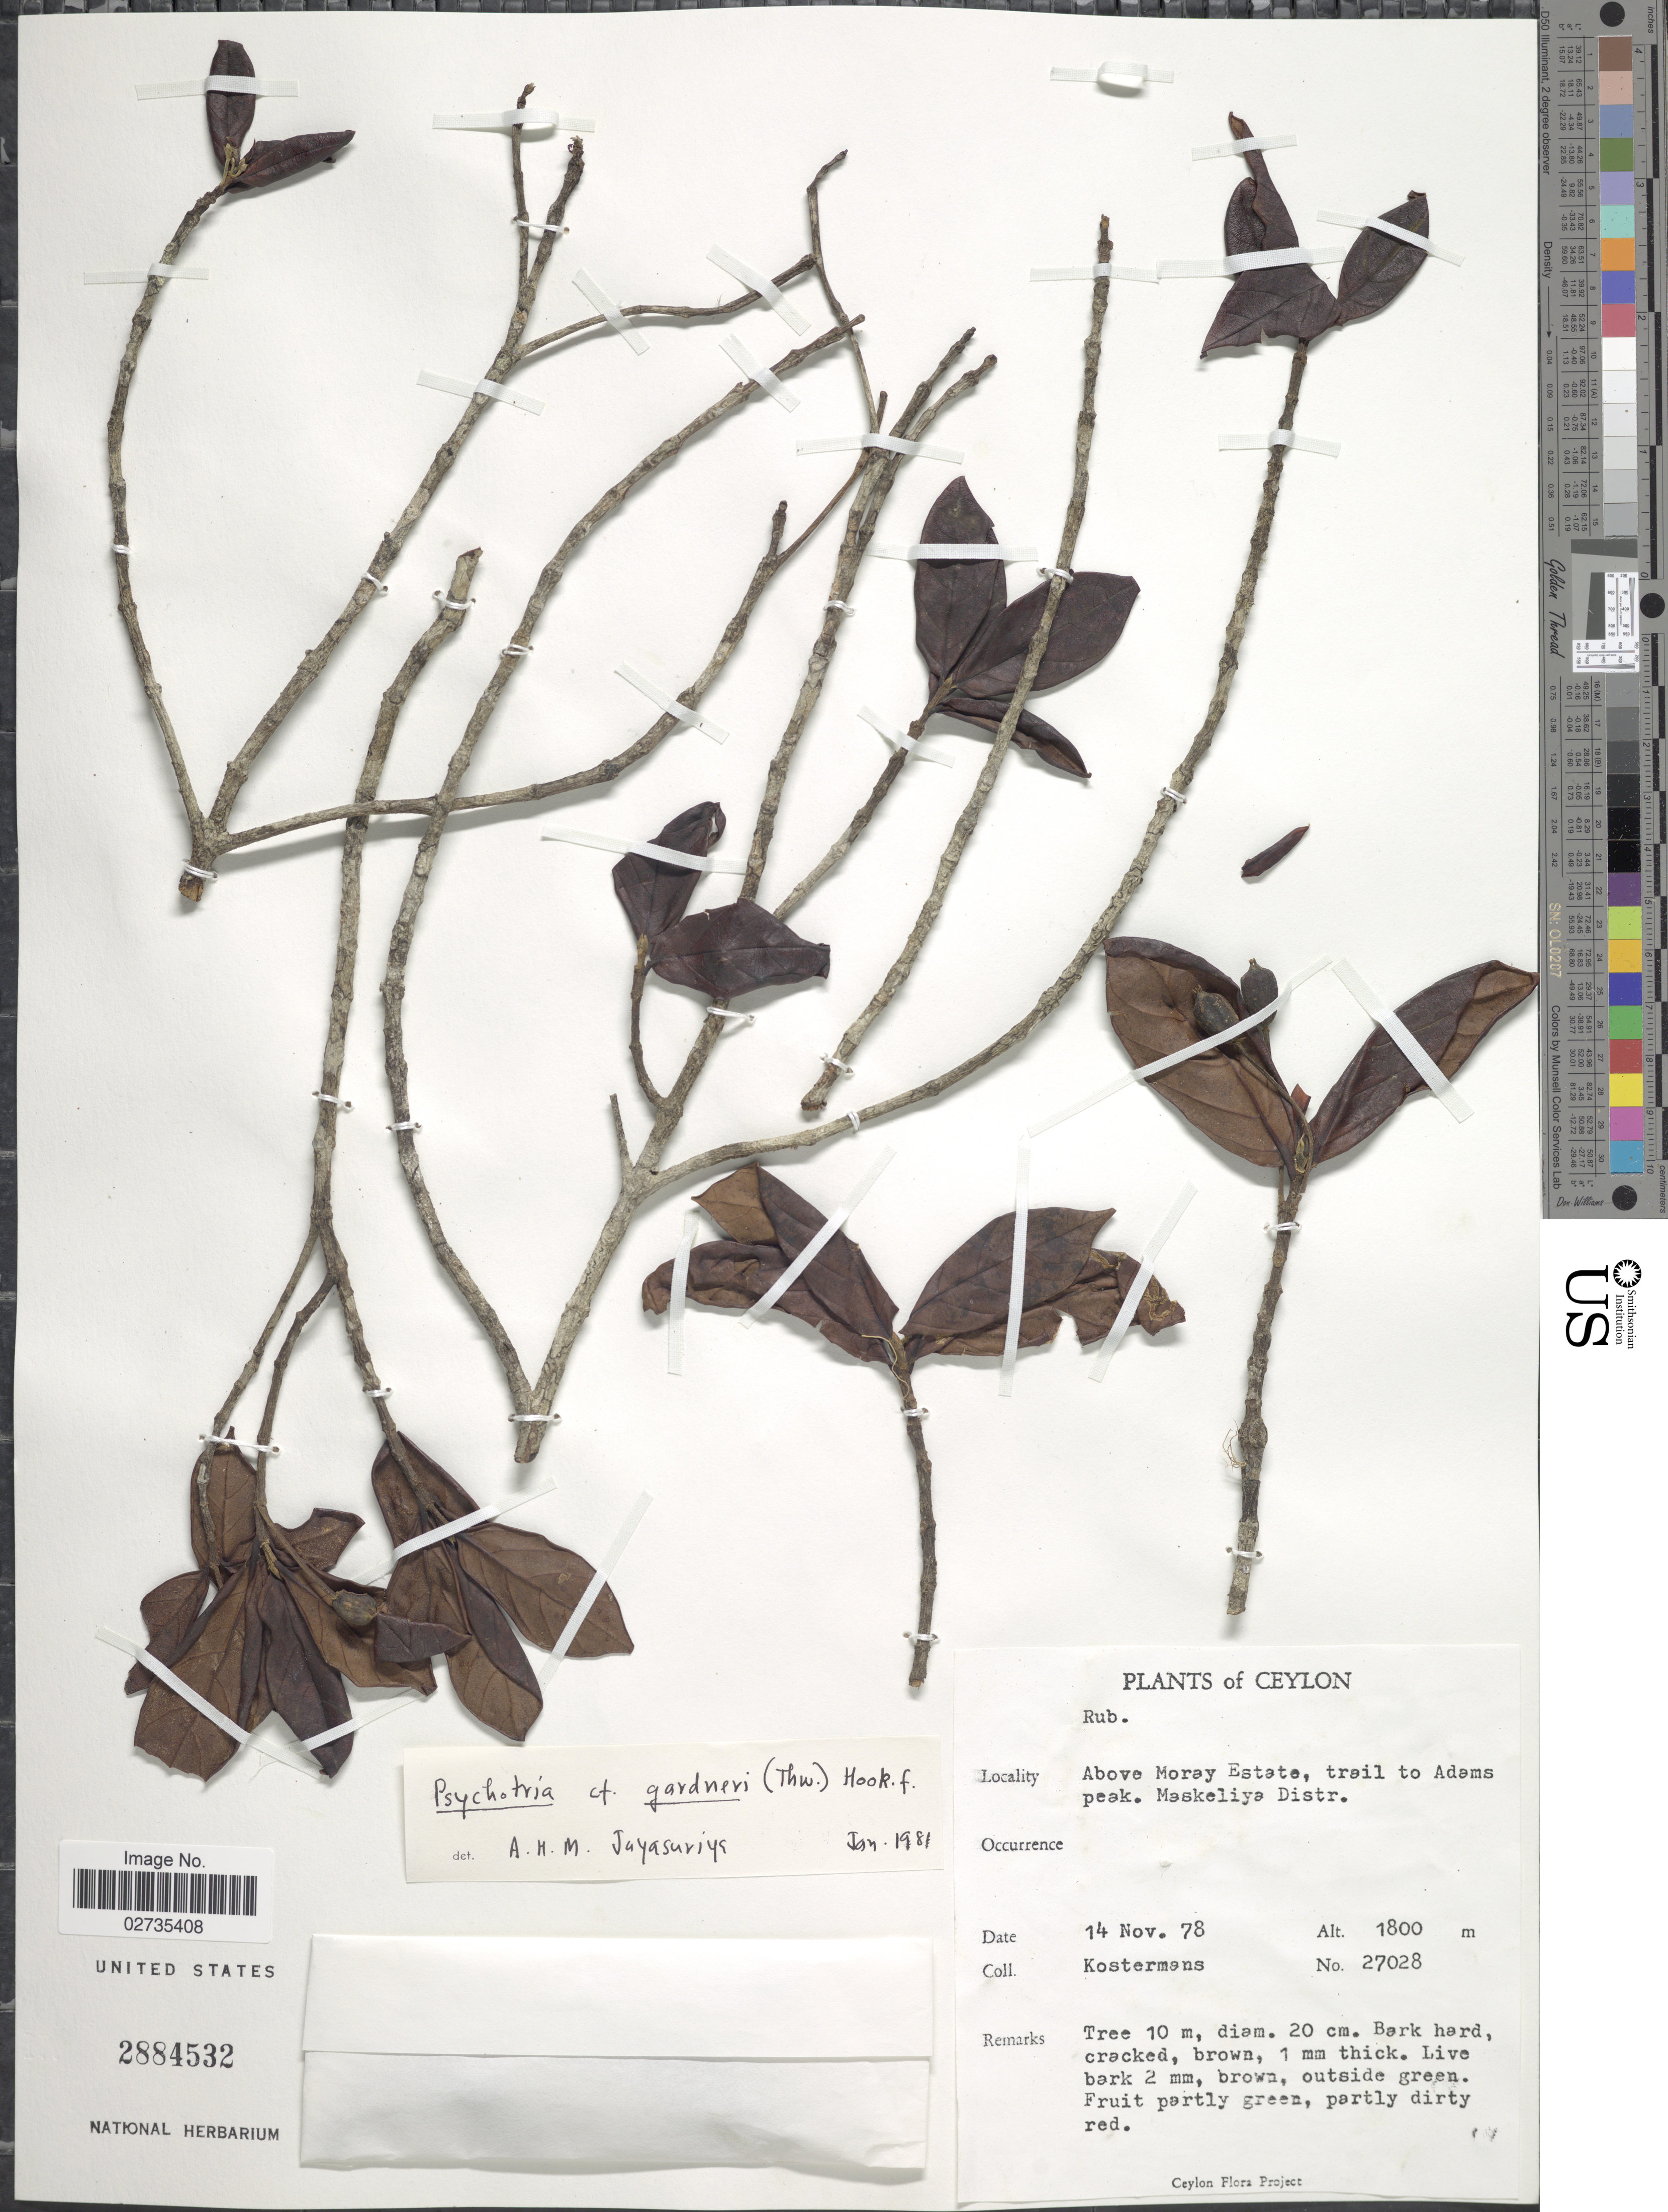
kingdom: Plantae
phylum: Tracheophyta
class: Magnoliopsida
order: Gentianales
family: Rubiaceae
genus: Psychotria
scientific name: Psychotria gardneri var. gardneri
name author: Hook. f.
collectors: Kostermans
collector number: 27028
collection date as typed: Transcribed d/m/y: 14/11/78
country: Sri Lanka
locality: Ceylon. Above Moray Estate, trail to Adams peak. Maskeliya Distr.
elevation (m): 1800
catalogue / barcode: US 2884532